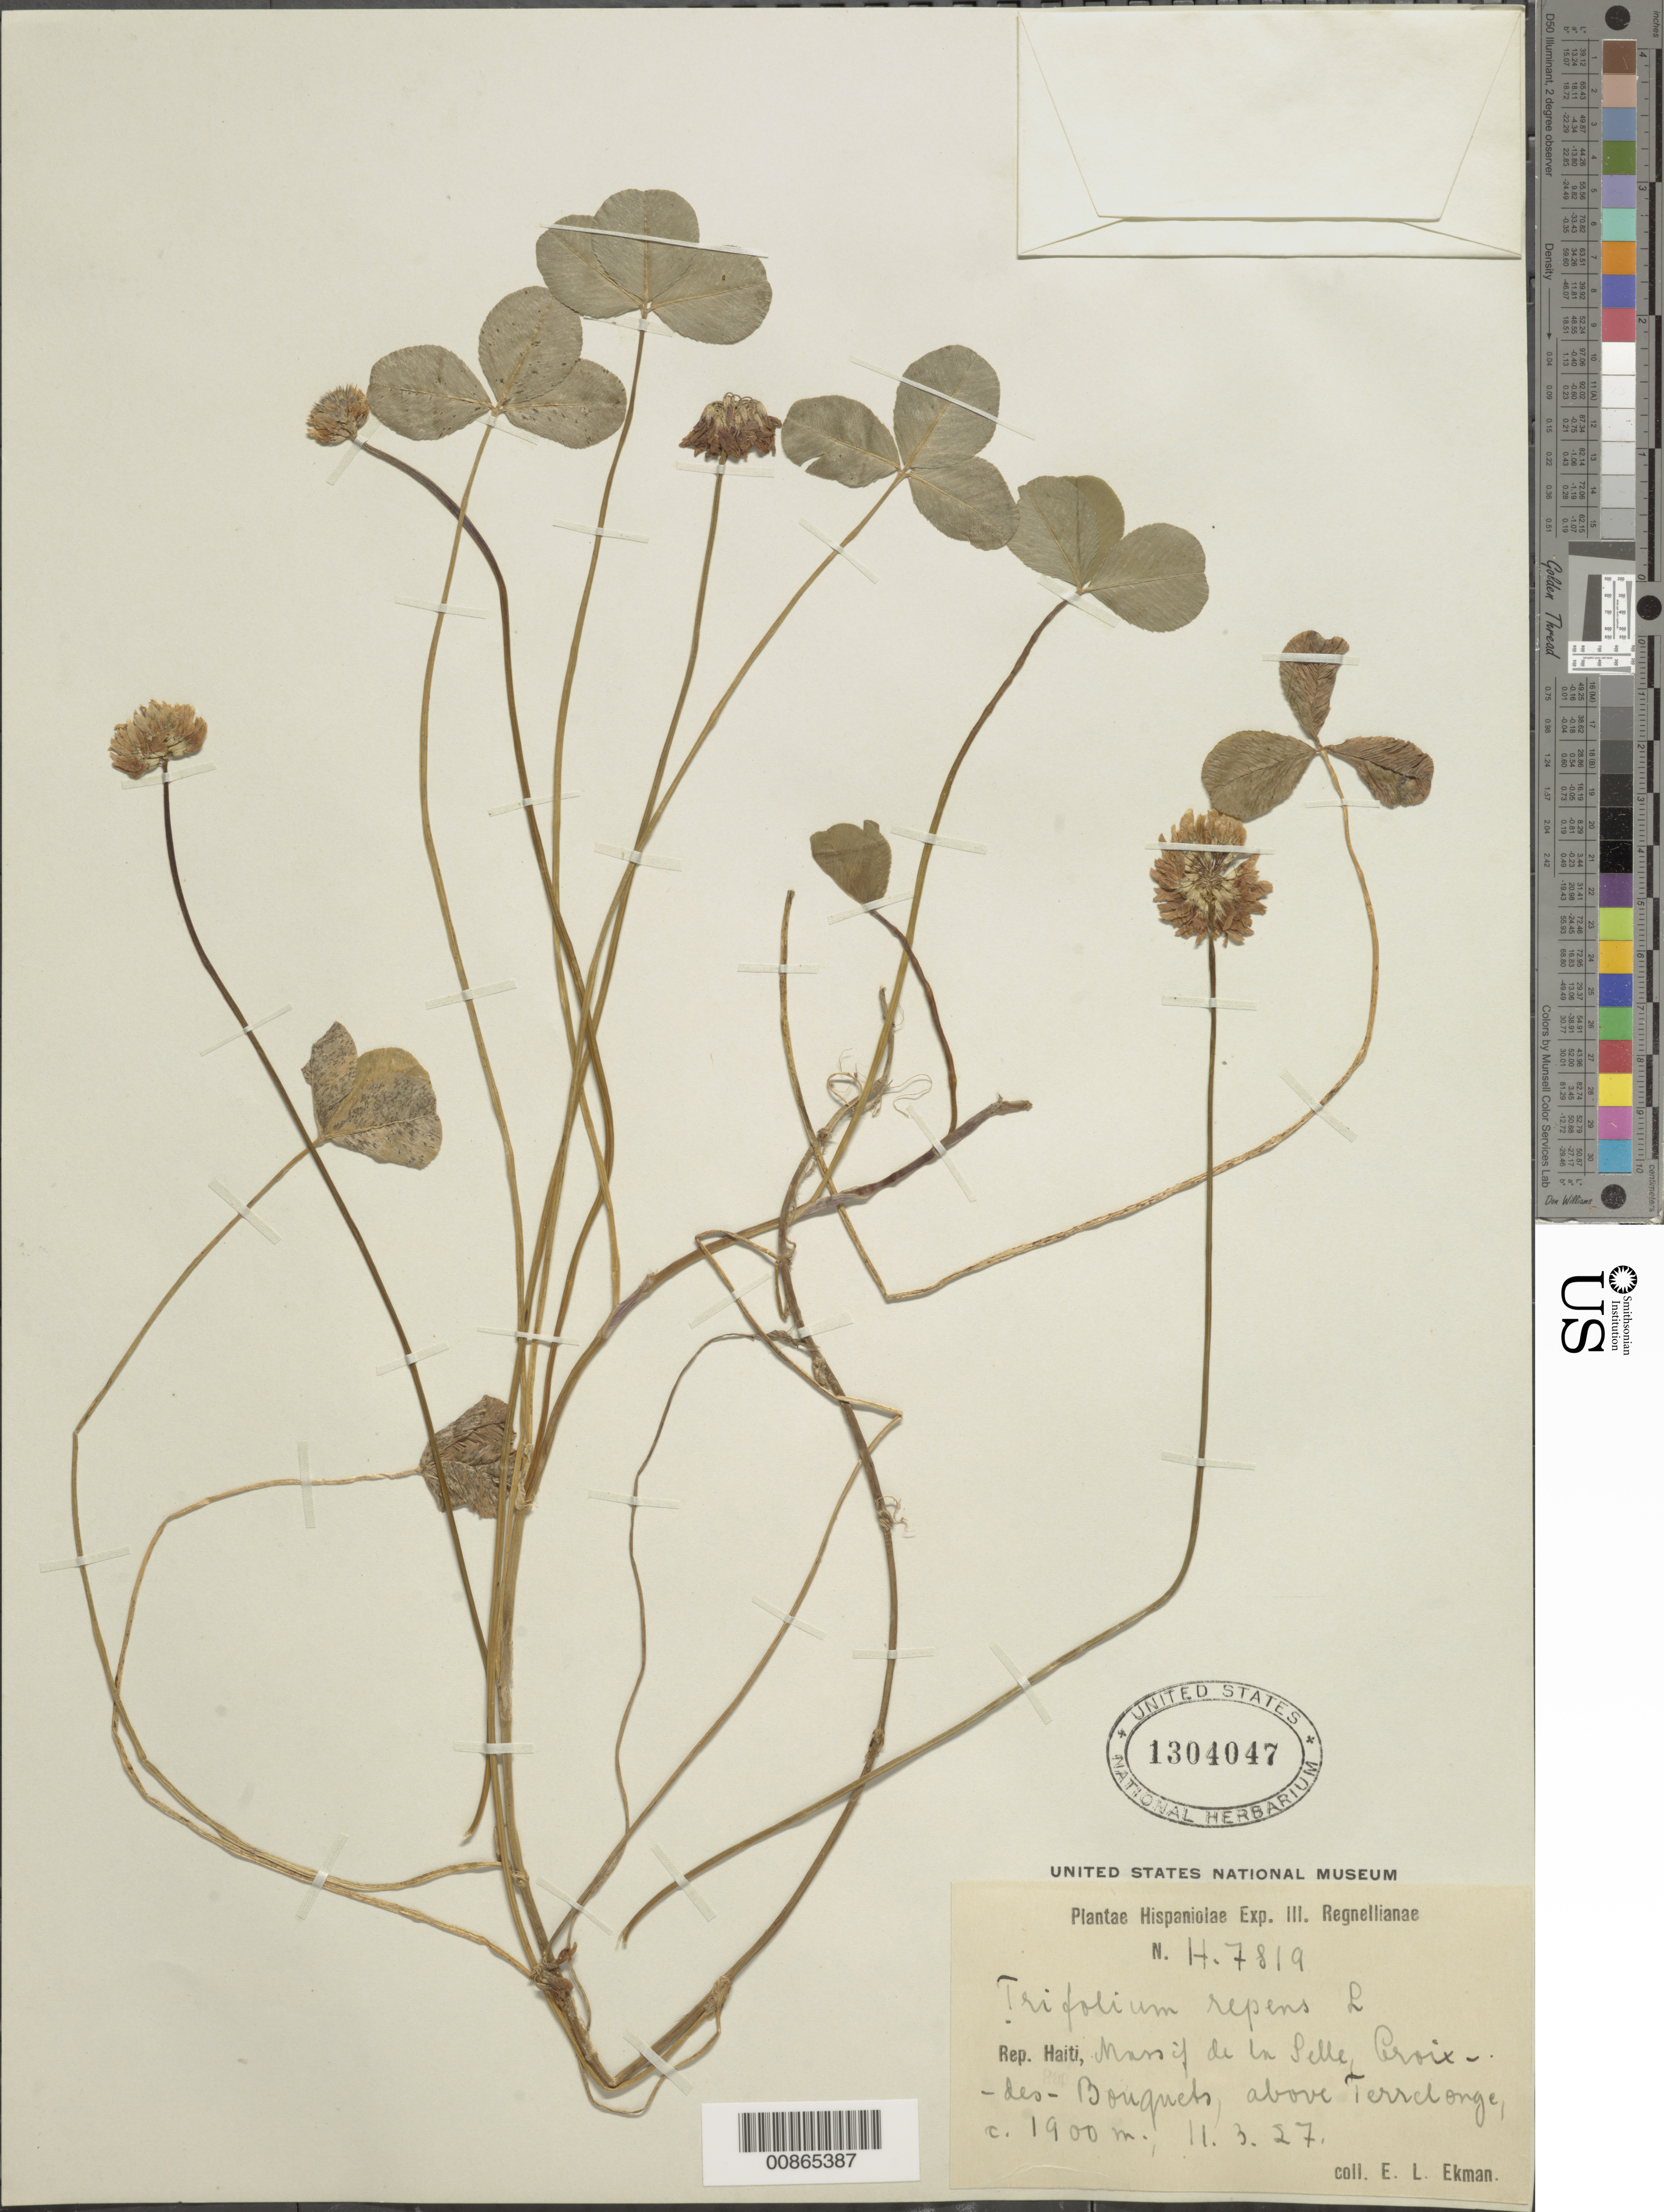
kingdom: Plantae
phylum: Tracheophyta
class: Magnoliopsida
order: Fabales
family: Fabaceae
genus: Trifolium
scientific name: Trifolium repens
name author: L.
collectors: E. L. Ekman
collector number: H 7819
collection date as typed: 11 Mar 1927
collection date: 1927-03-11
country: Haiti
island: Hispaniola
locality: Massif de la Selle, Croix-des-Bouquets, above Terrelonge.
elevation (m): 1900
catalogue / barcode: US 1304047